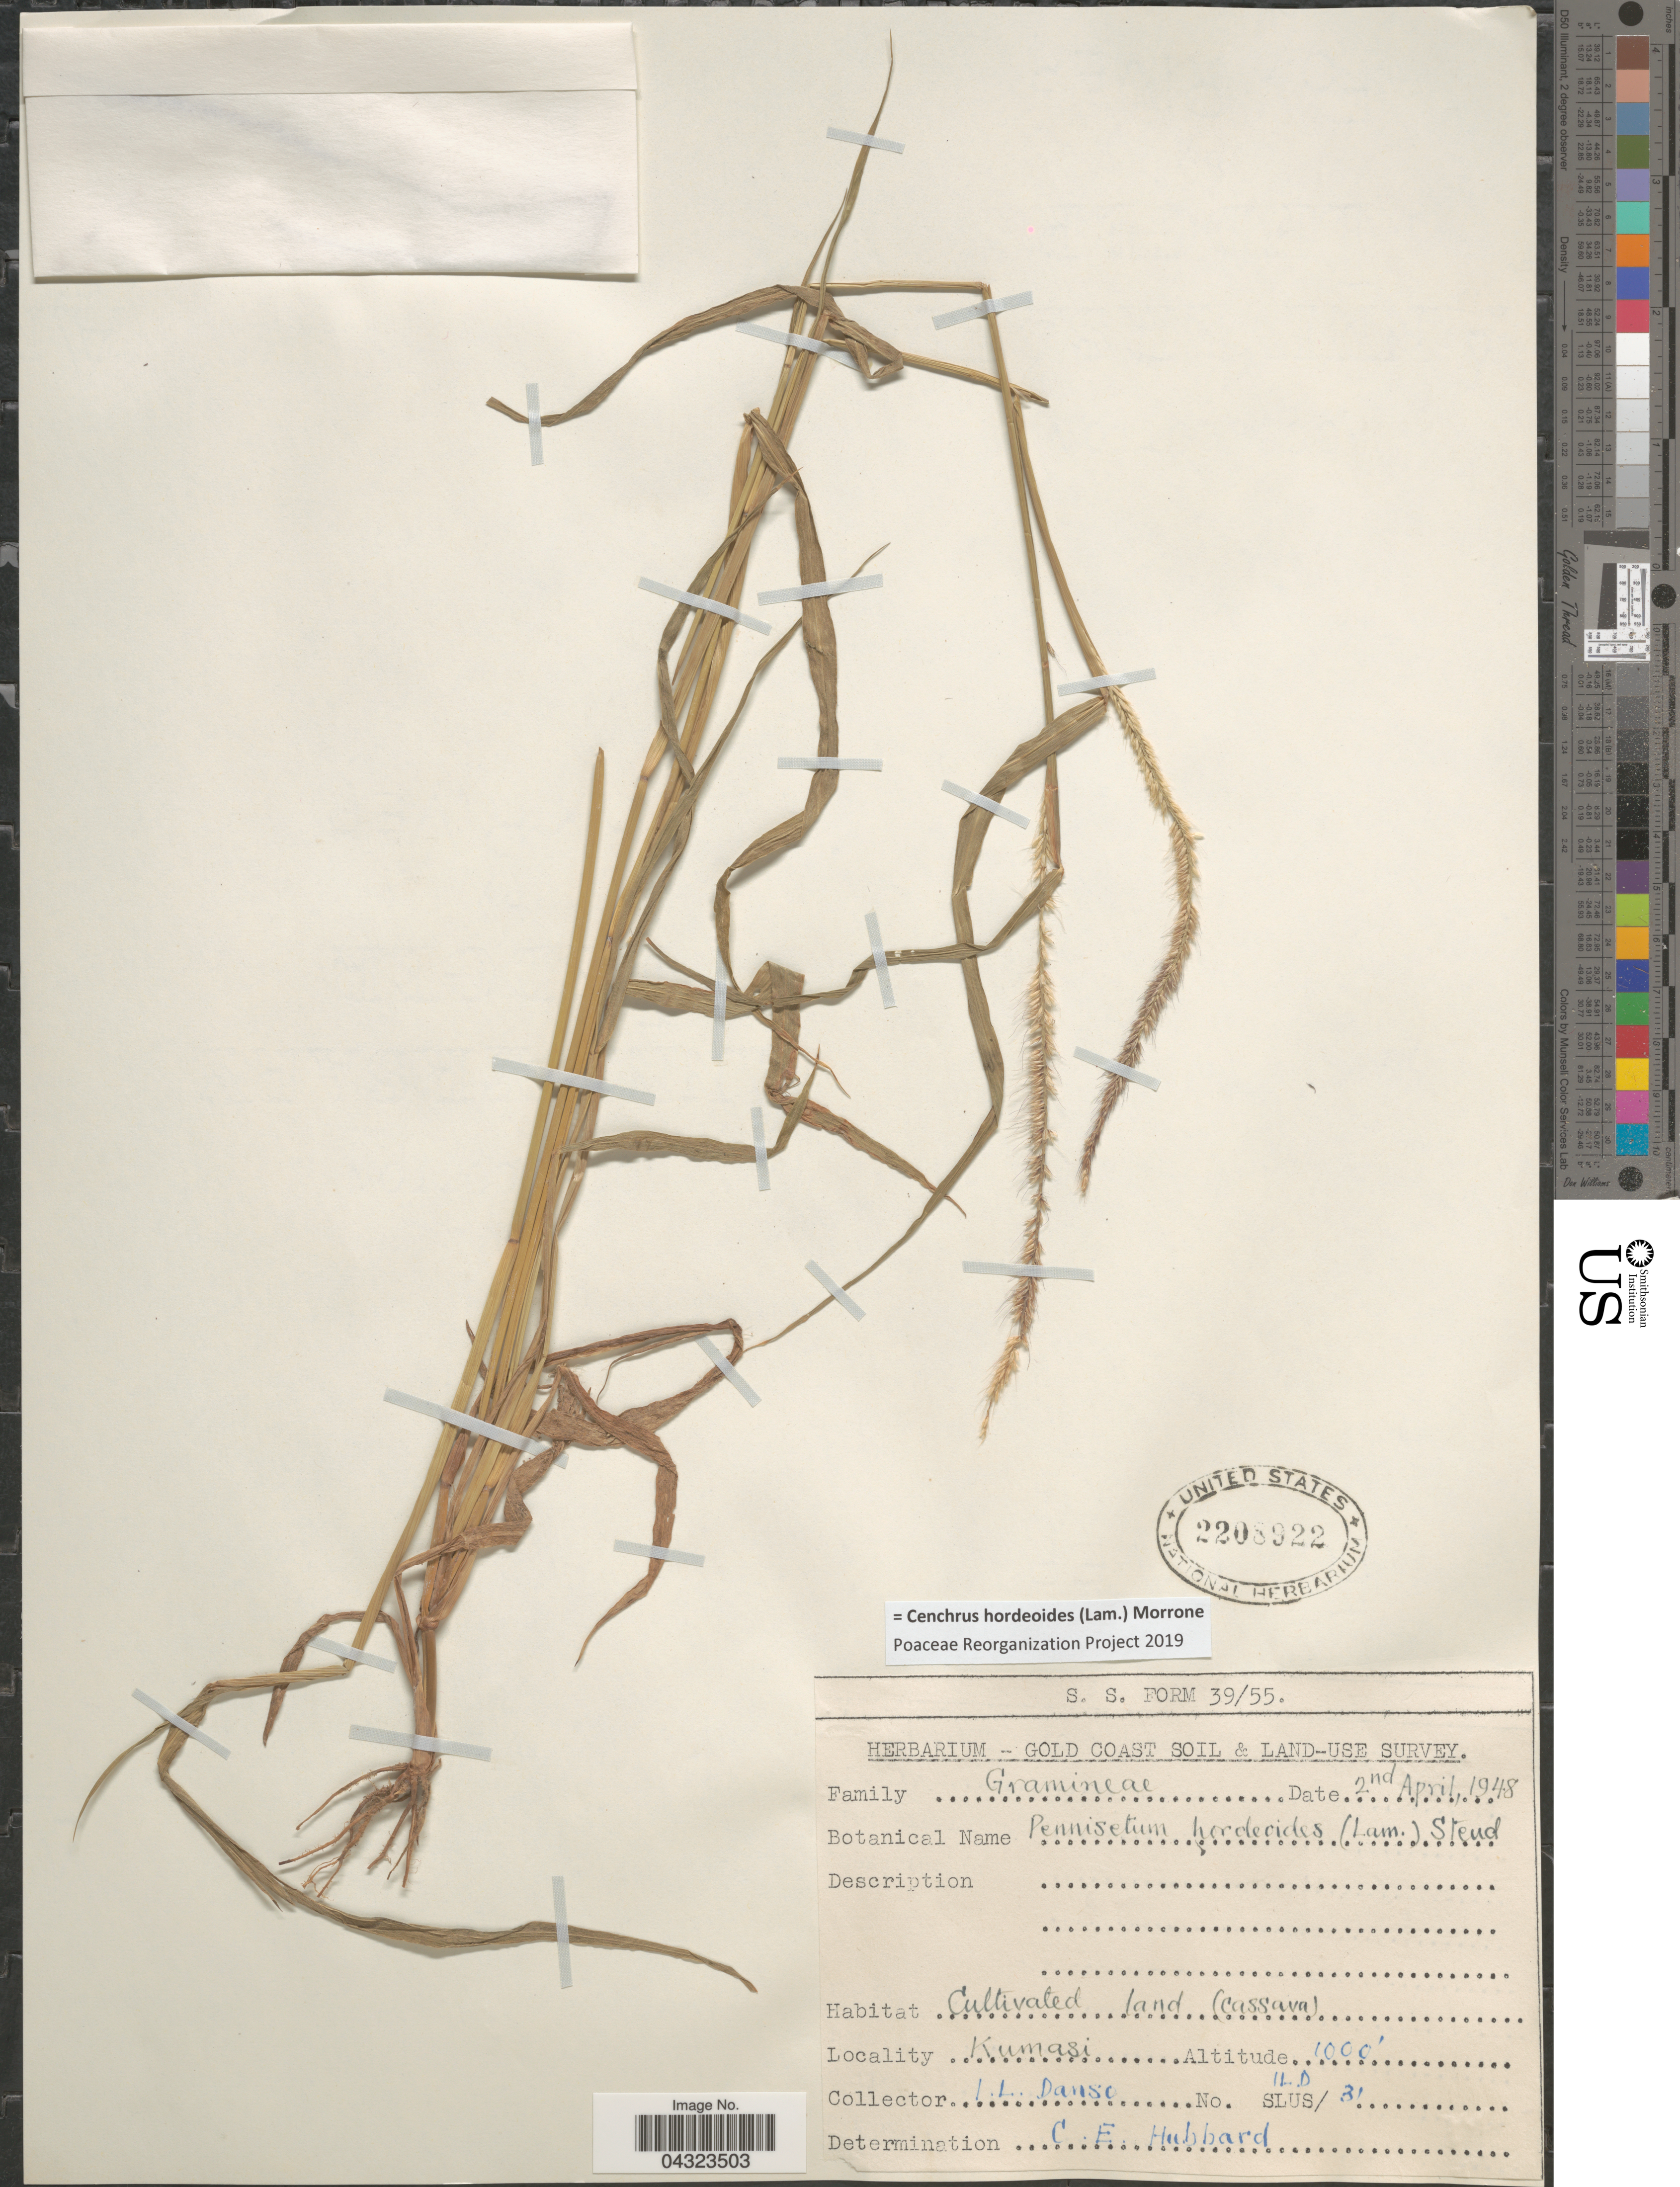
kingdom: Plantae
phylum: Tracheophyta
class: Liliopsida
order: Poales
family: Poaceae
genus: Cenchrus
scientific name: Cenchrus hordeoides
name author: (Lam.) Morrone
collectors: I. Danso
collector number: ILD/SLUS/31?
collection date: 1948-04-02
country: Ghana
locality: Gold Coast Soil & Land-Use Survey. Cultivated land (Cassava). Kumasi.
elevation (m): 305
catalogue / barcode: US 2208922